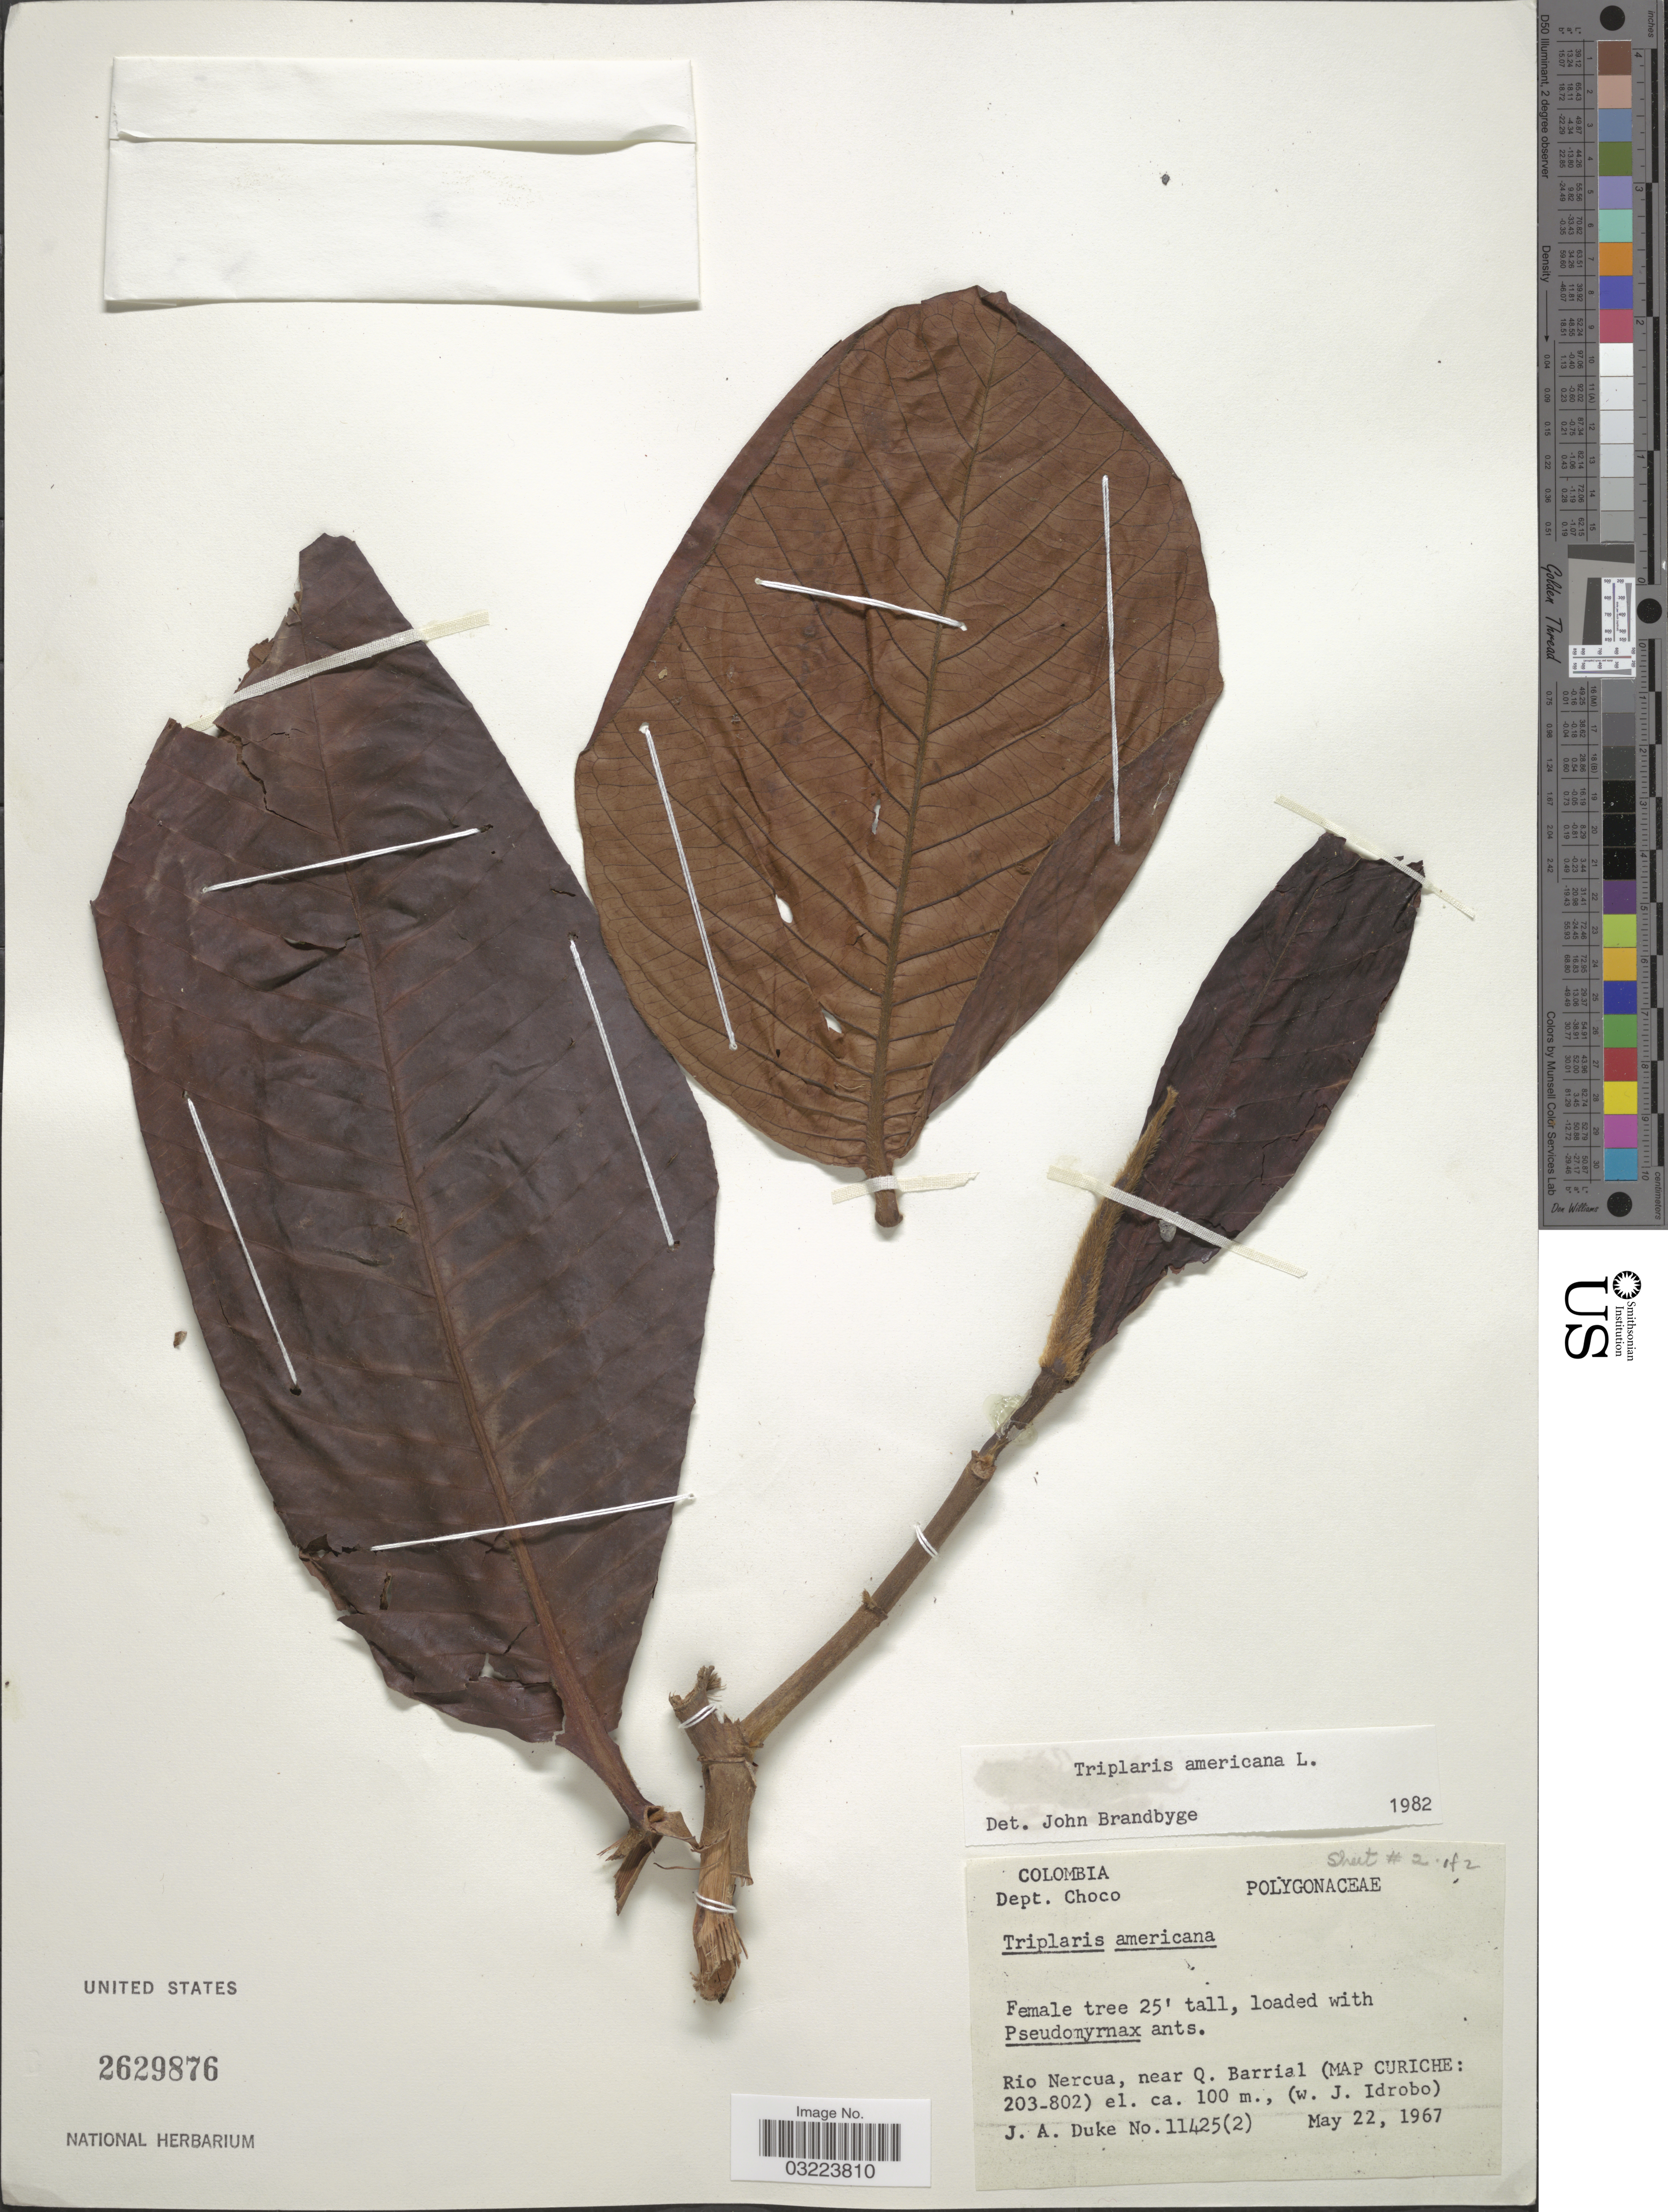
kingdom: Plantae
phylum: Tracheophyta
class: Magnoliopsida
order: Caryophyllales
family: Polygonaceae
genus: Triplaris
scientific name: Triplaris americana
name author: L.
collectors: J. A. Duke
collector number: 11425(2)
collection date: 1967-05-22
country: Colombia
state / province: Chocó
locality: Dept. Choco. Rio Nercua, near Q. Barrial (Map Curiche: 203-802).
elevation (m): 100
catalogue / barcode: US 2329876